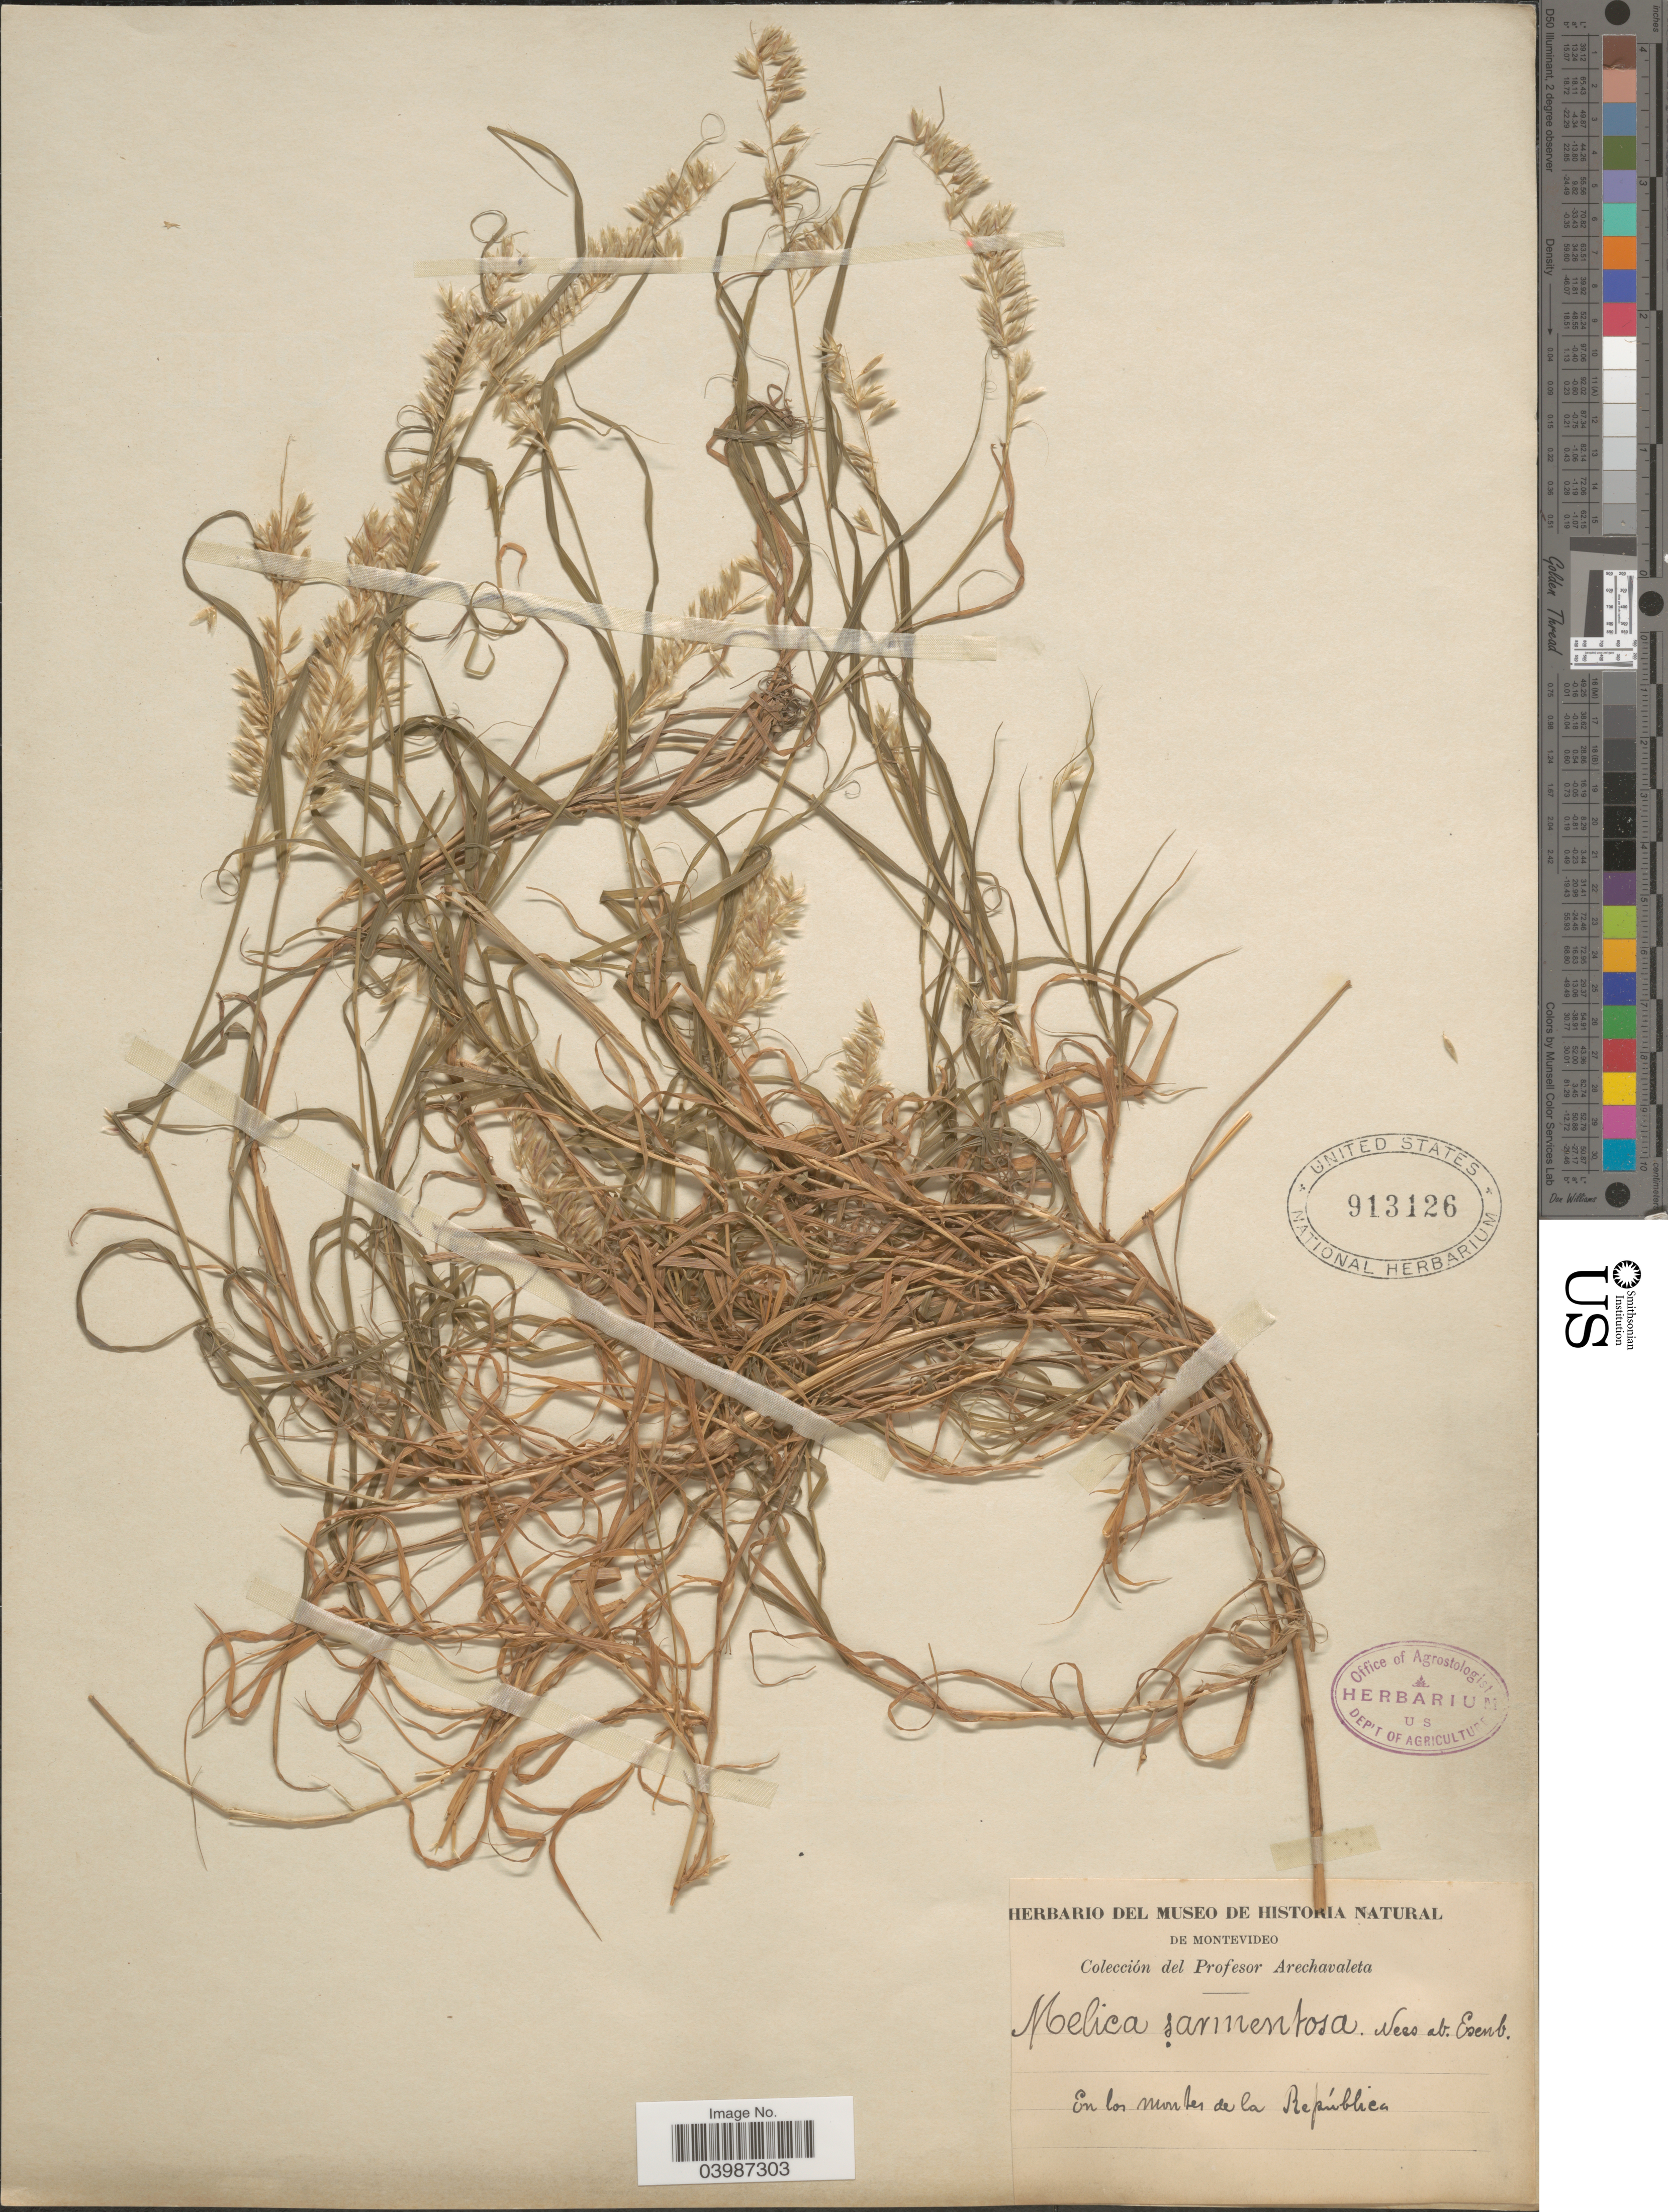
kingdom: Plantae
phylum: Tracheophyta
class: Liliopsida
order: Poales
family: Poaceae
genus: Melica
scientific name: Melica sarmentosa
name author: Nees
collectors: Arechavaleta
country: Uruguay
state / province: Montevideo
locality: En los montes de la República.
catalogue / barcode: US 913126